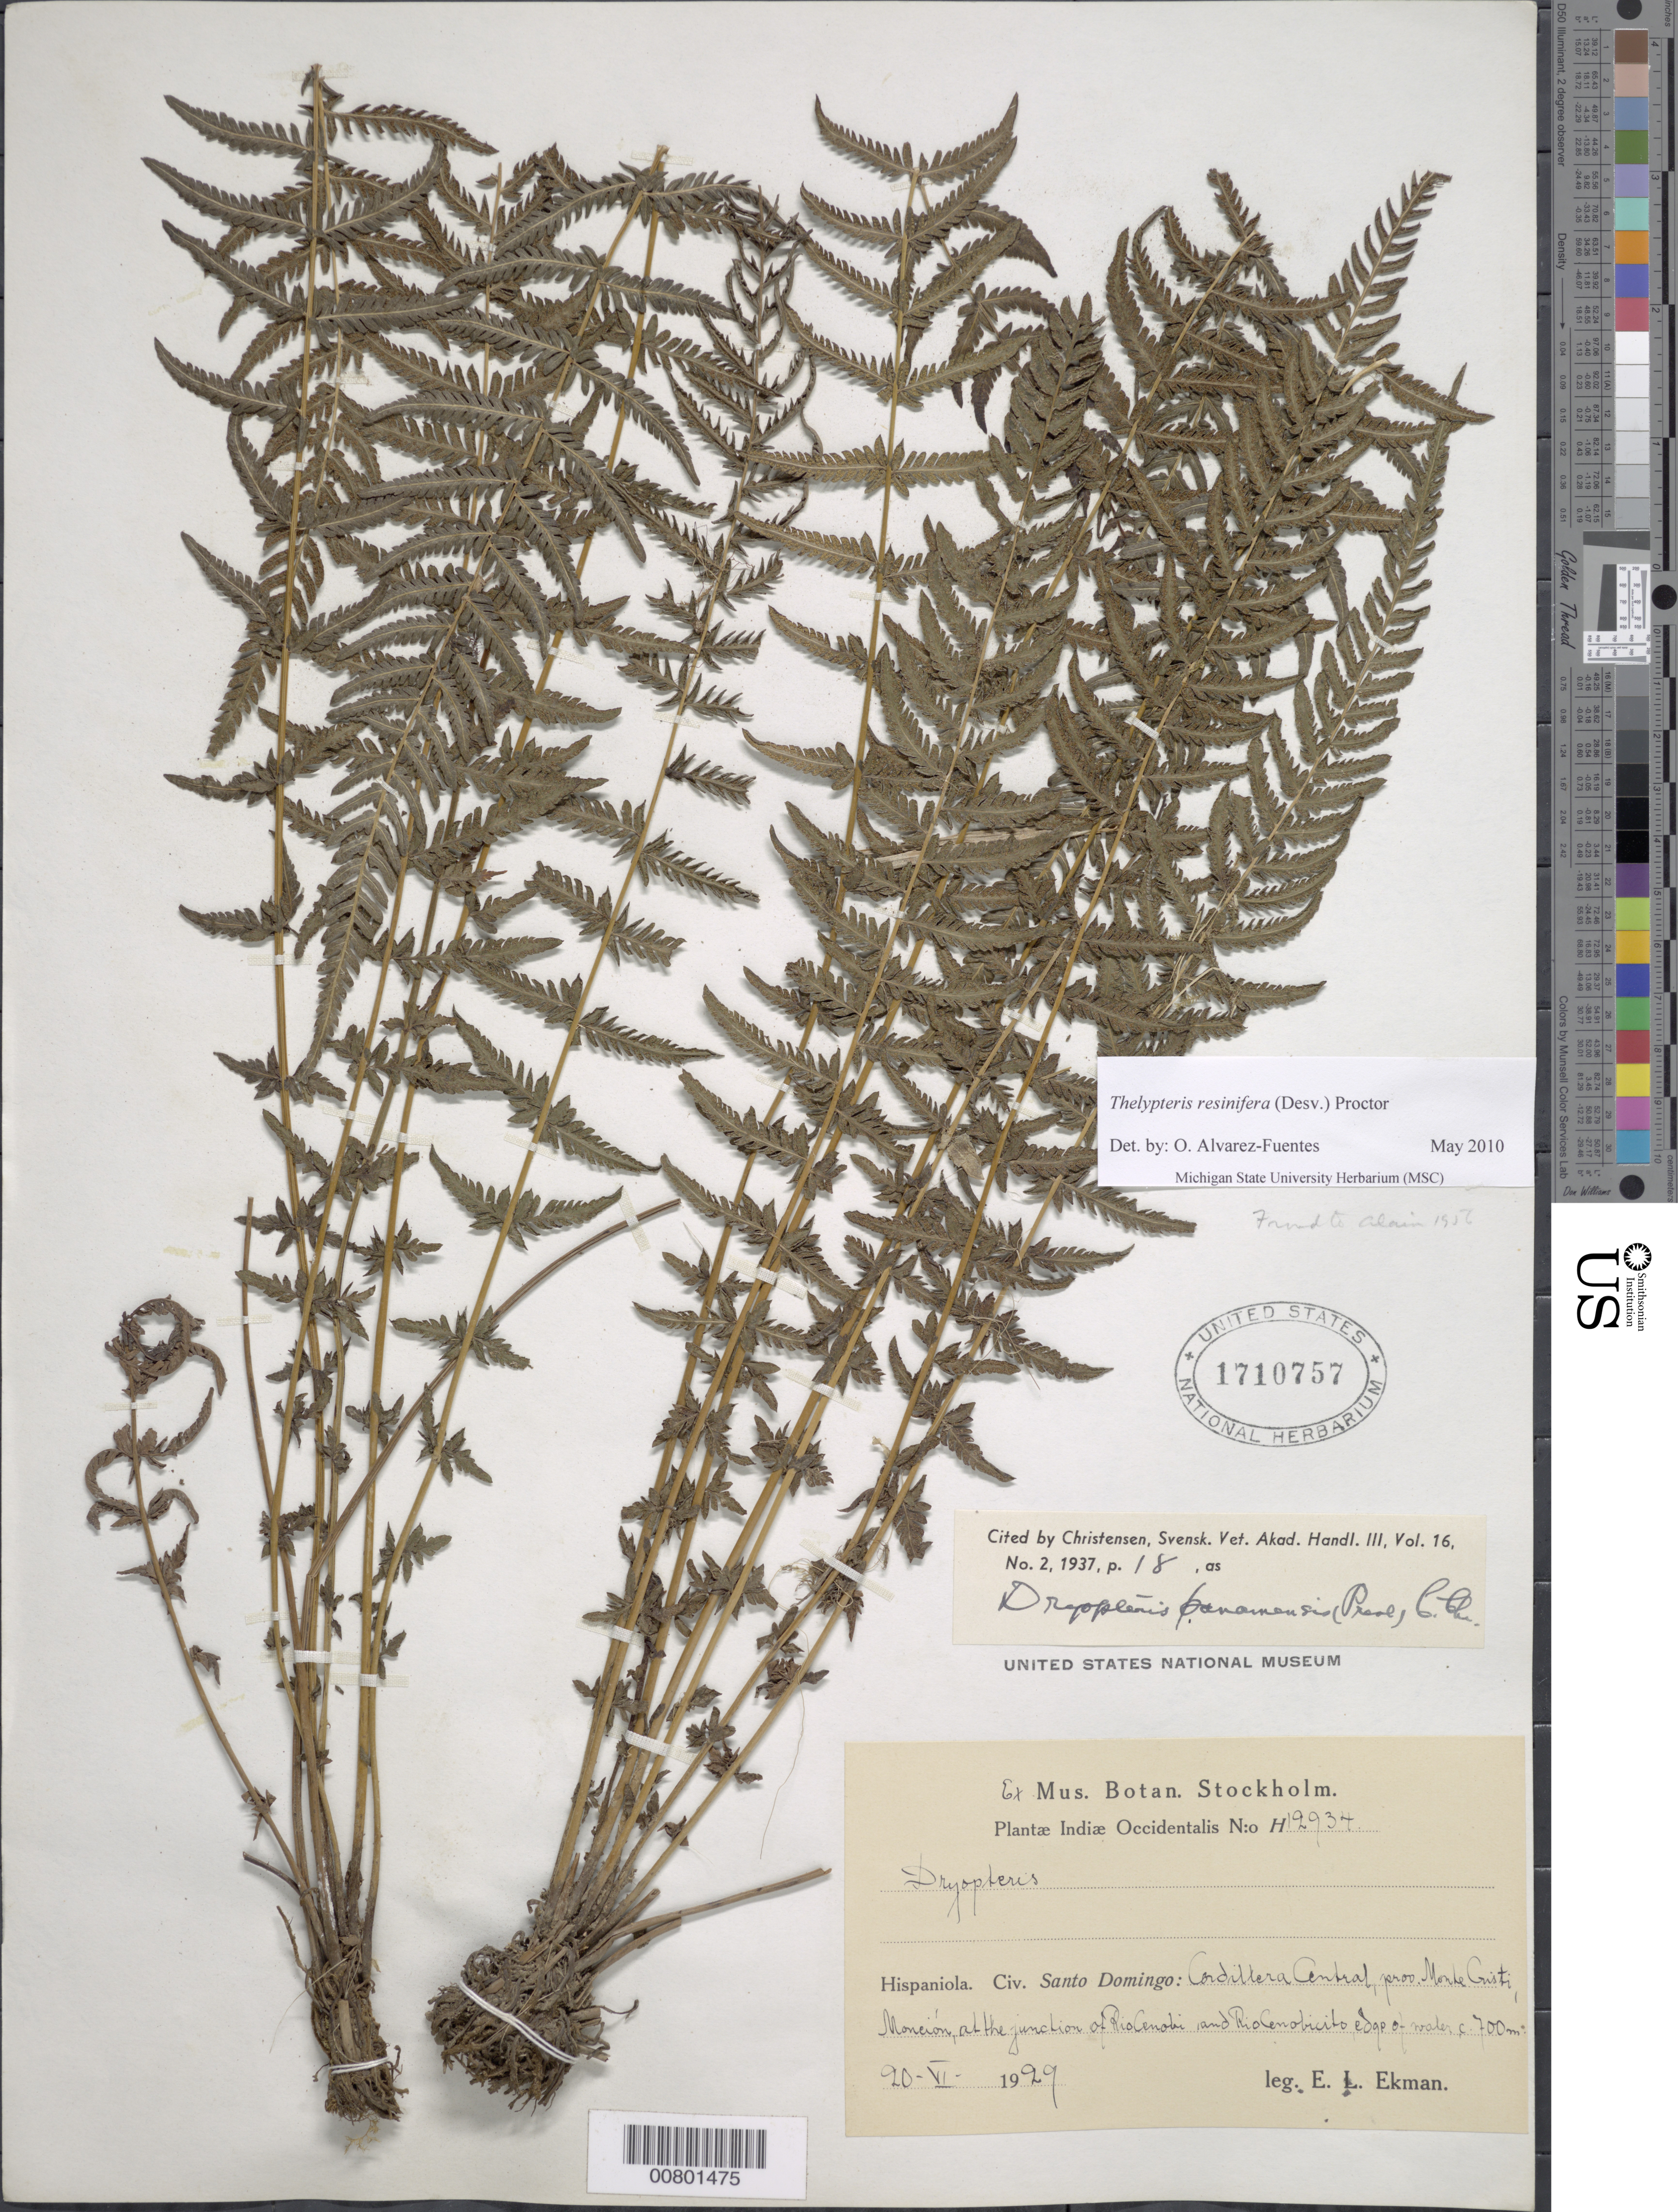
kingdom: Plantae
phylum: Tracheophyta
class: Polypodiopsida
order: Polypodiales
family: Thelypteridaceae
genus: Amauropelta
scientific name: Amauropelta resinifera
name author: (Desv.) Pic. Serm.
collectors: E. L. Ekman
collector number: H 12934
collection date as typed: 20 Jun 1929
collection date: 1929-06-20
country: Dominican Republic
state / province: Monte Cristi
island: Hispaniola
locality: Cordillera Central, Monción, junction of Rio Cenobi and Rio Cenobicito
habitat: Edge of water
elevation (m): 700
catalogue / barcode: US 1710757